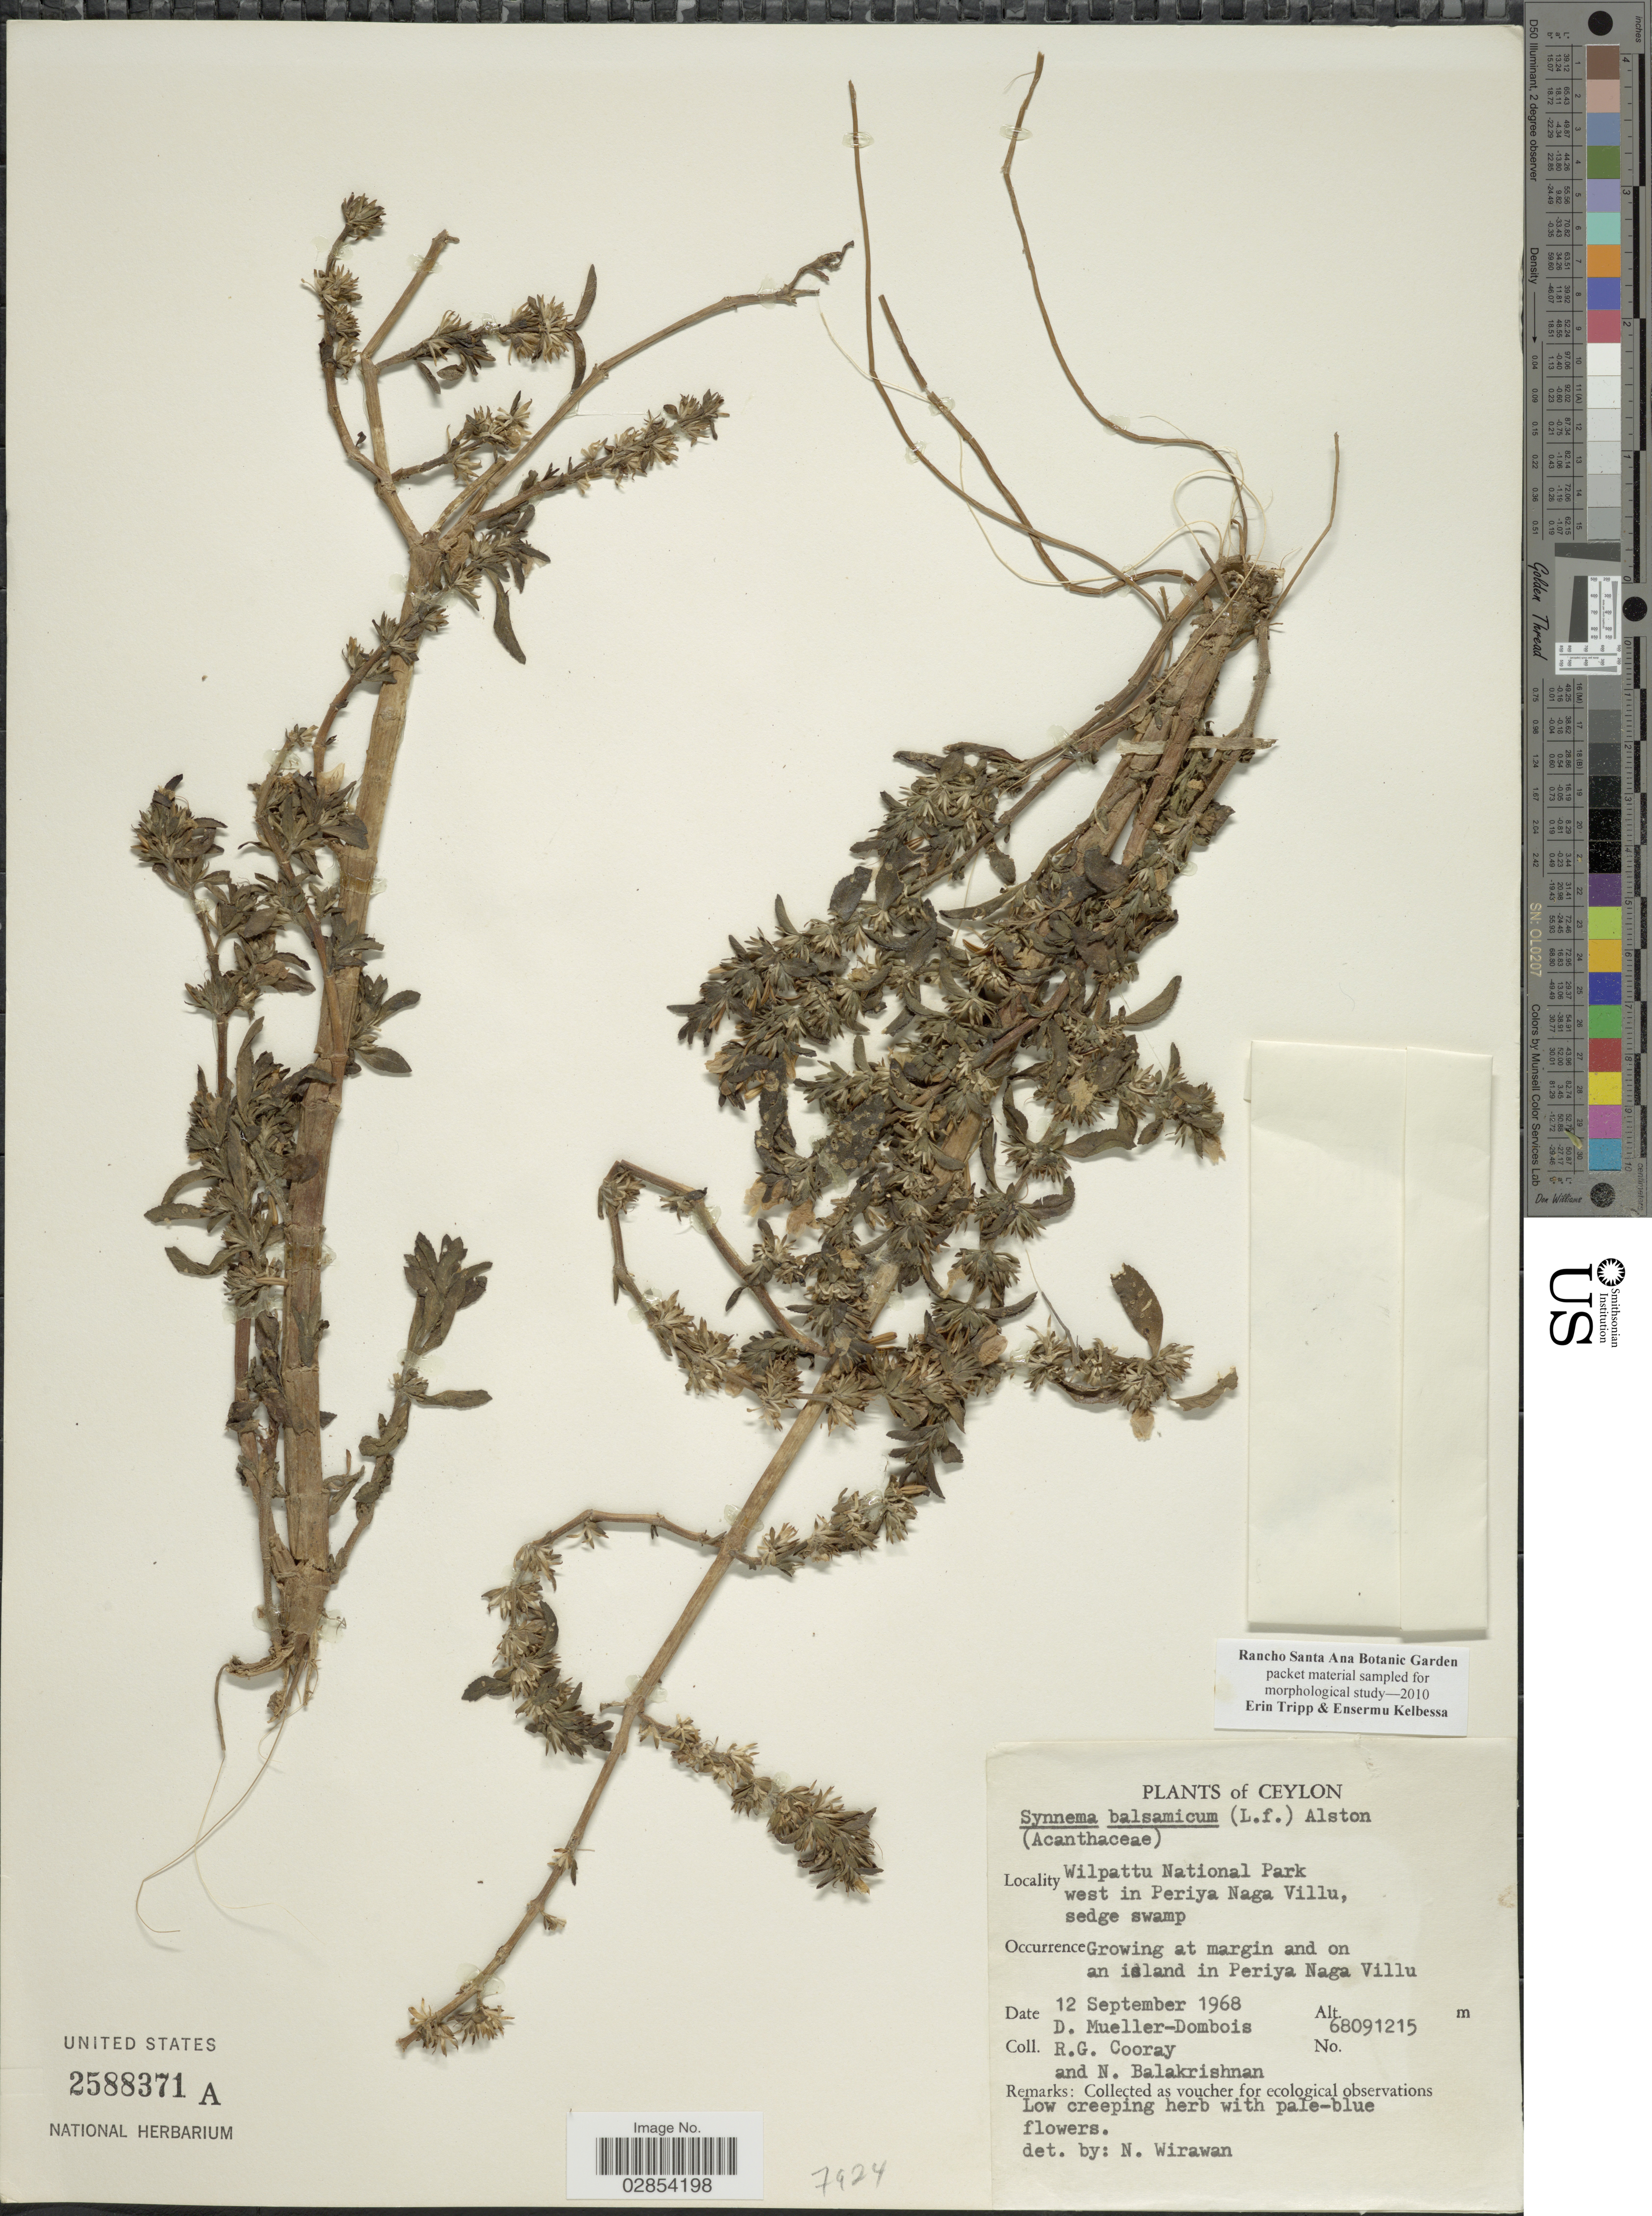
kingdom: Plantae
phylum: Tracheophyta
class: Magnoliopsida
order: Lamiales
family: Acanthaceae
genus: Hygrophila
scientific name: Hygrophila balsamica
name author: Raf.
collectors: D. Mueller-Dombois, R. Cooray & N. Balakrishnan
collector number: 68091215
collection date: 1968-09-12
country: Sri Lanka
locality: Ceylon. Wilpattu National Park west in Periya Naga Villu, sedge swamp. Growing at margin and on an island in Periya Naga Villu.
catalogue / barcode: US 2588371A